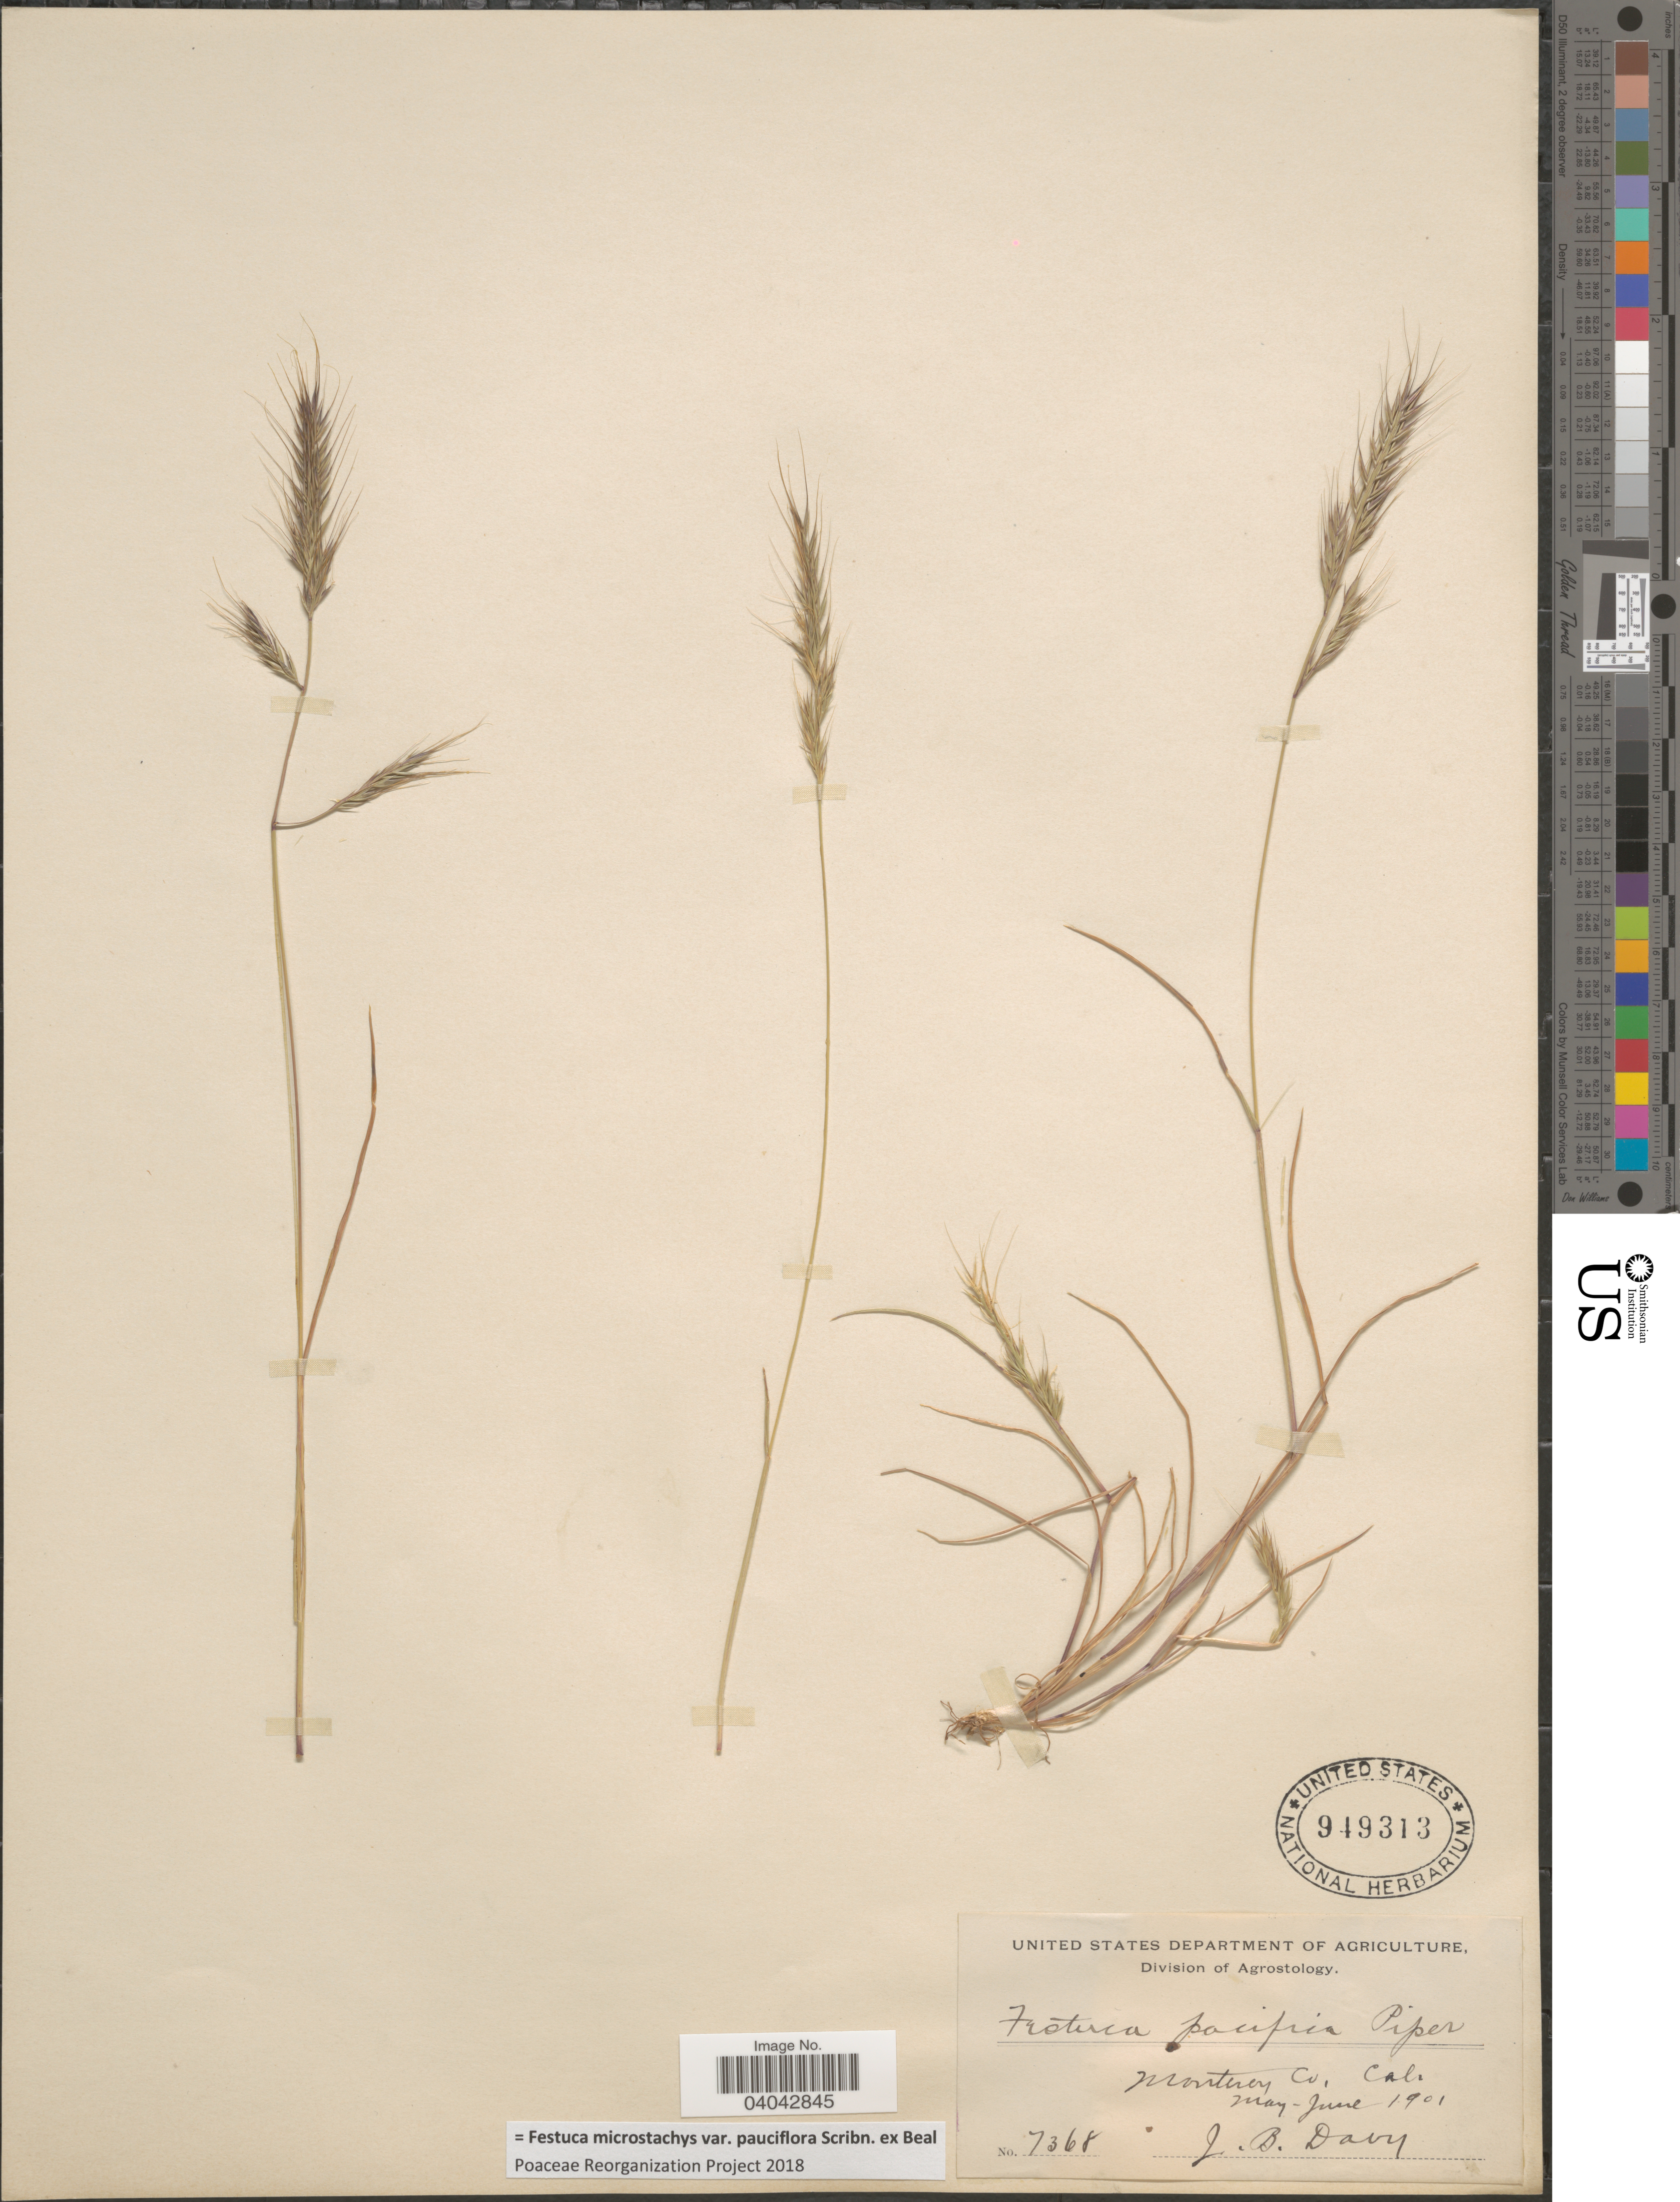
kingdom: Plantae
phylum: Tracheophyta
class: Liliopsida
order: Poales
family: Poaceae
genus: Festuca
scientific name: Festuca microstachys var. pauciflora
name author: Scribn. ex W.J. Beal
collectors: J. Burtt Davy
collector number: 7368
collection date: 1901-05/1901-06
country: United States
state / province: California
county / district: Monterey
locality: Monterey Co.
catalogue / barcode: US 949313